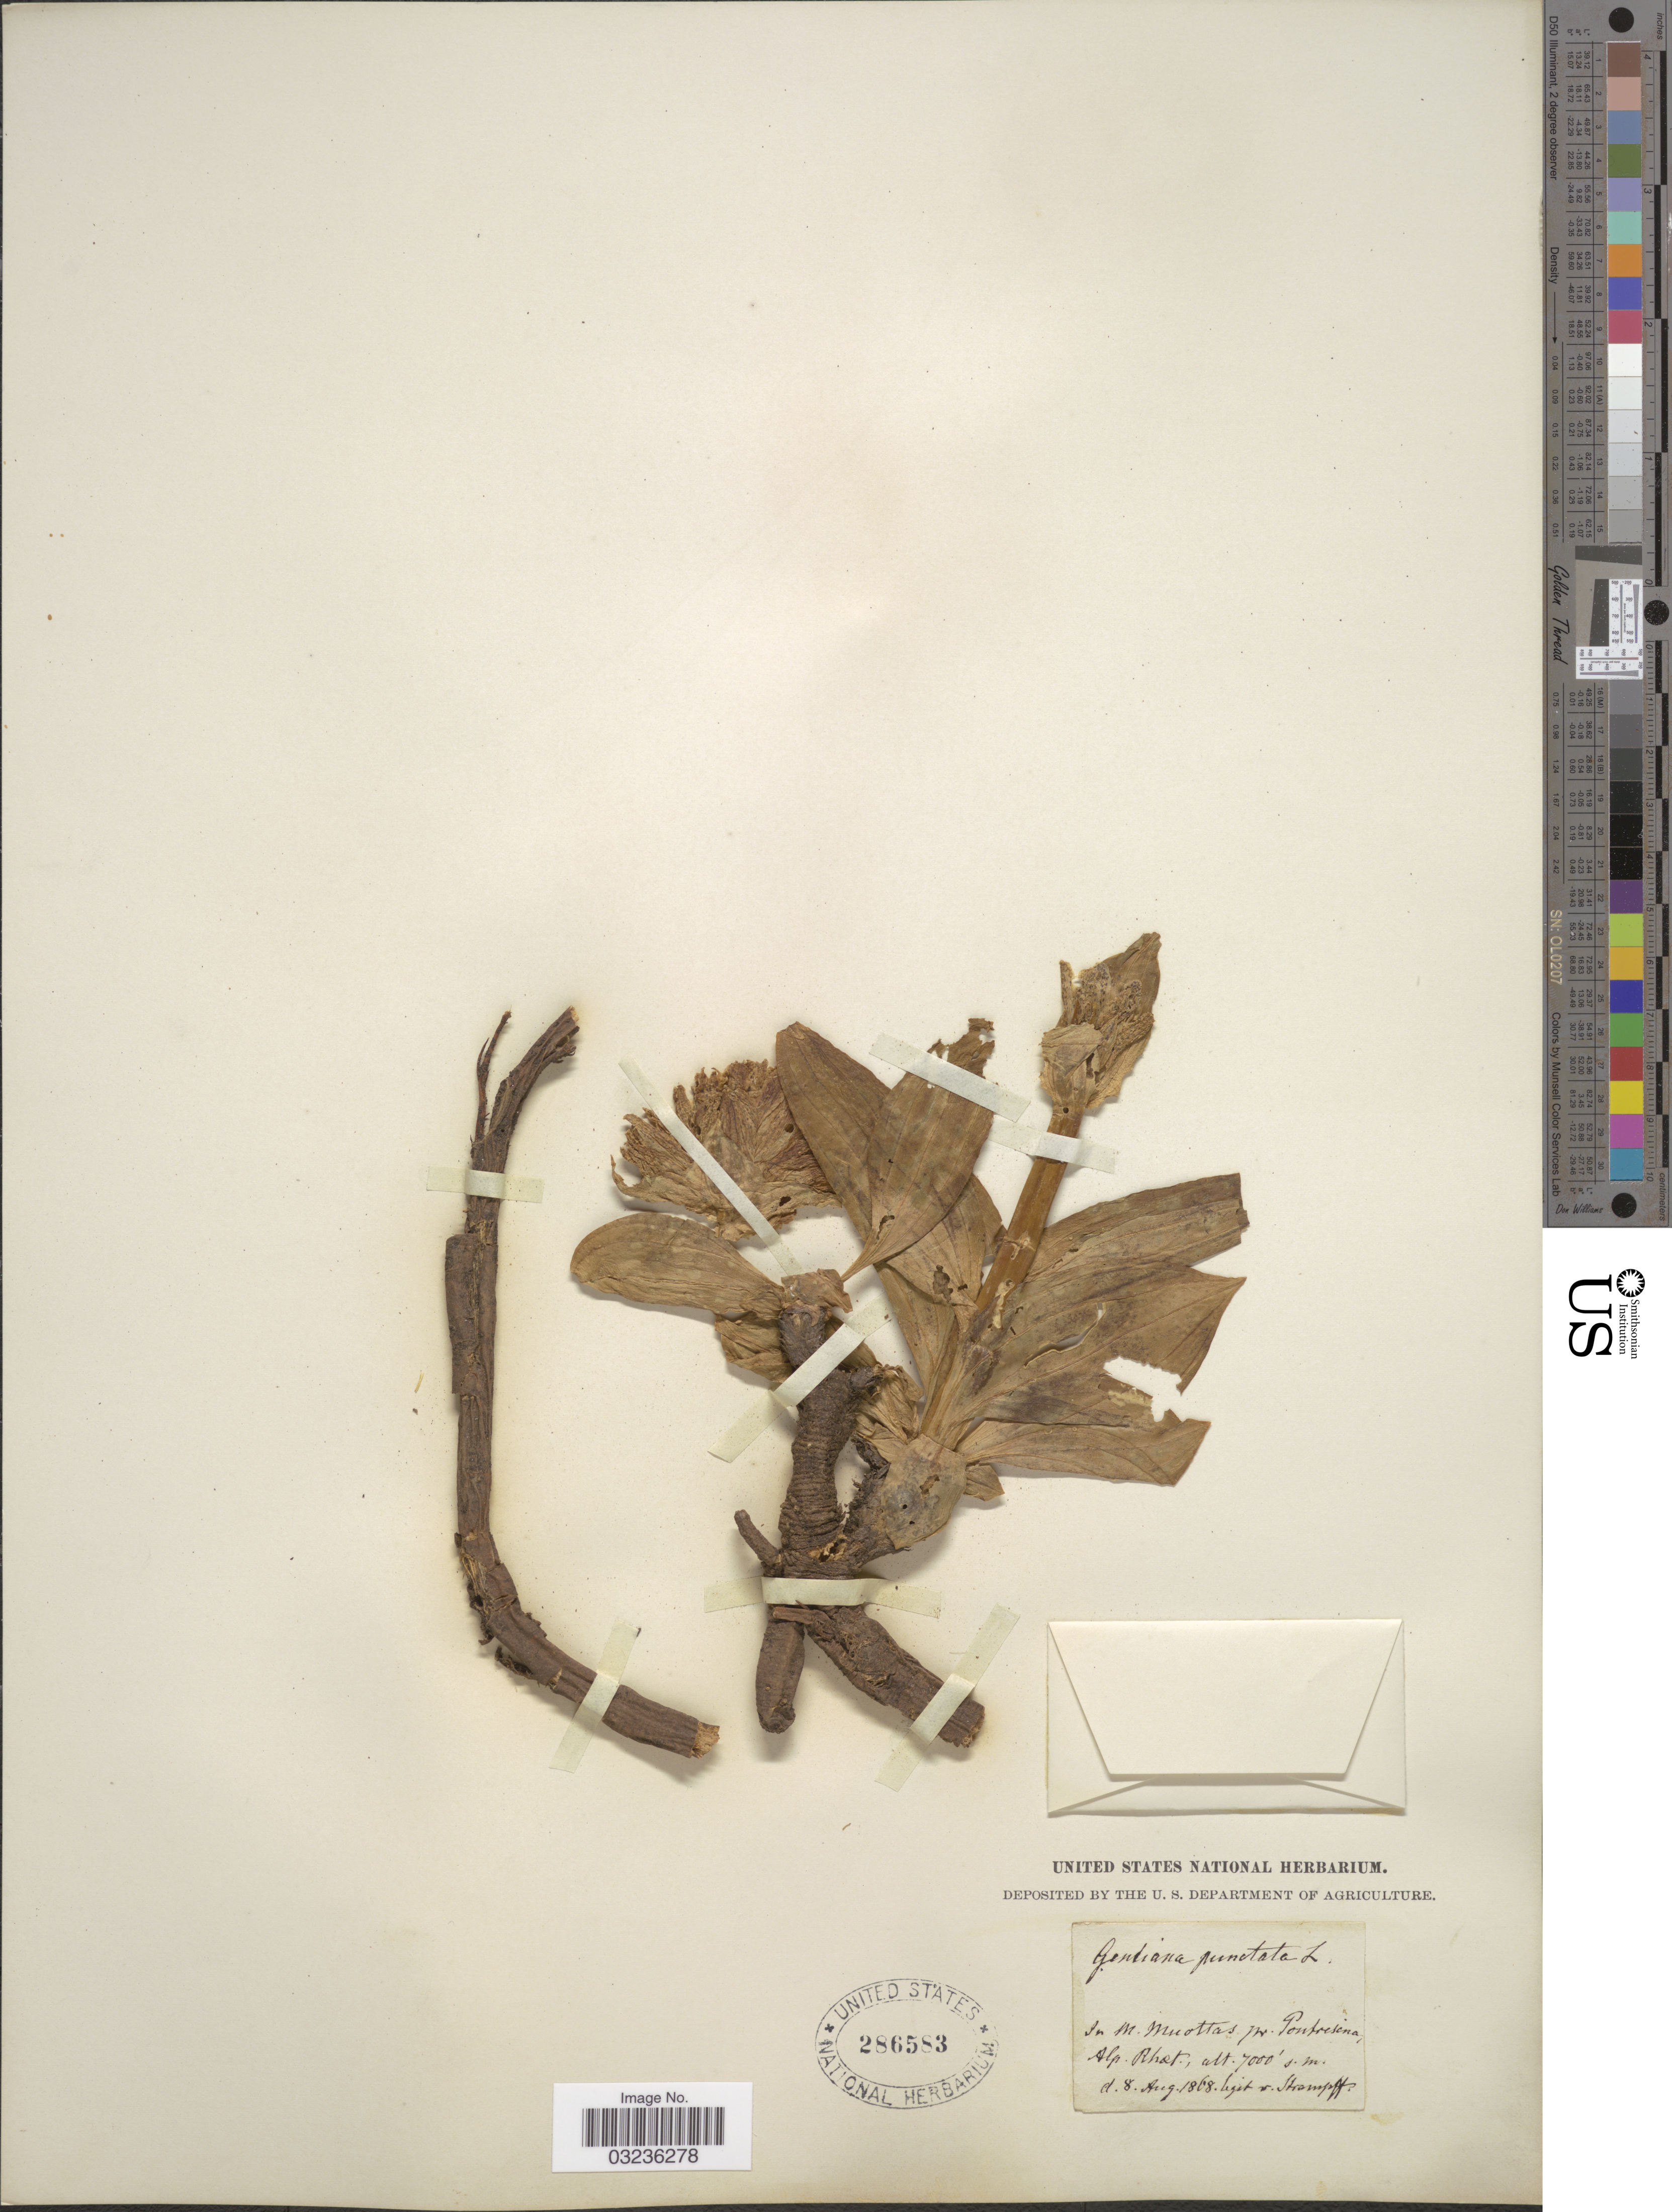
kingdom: Plantae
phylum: Tracheophyta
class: Magnoliopsida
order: Gentianales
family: Gentianaceae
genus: Gentiana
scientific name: Gentiana punctata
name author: L.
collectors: Strampoff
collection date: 1868-08-08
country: Switzerland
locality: In M. Muottas pr Pontresina, Alp. Rhot.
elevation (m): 7000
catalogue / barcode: US 286583